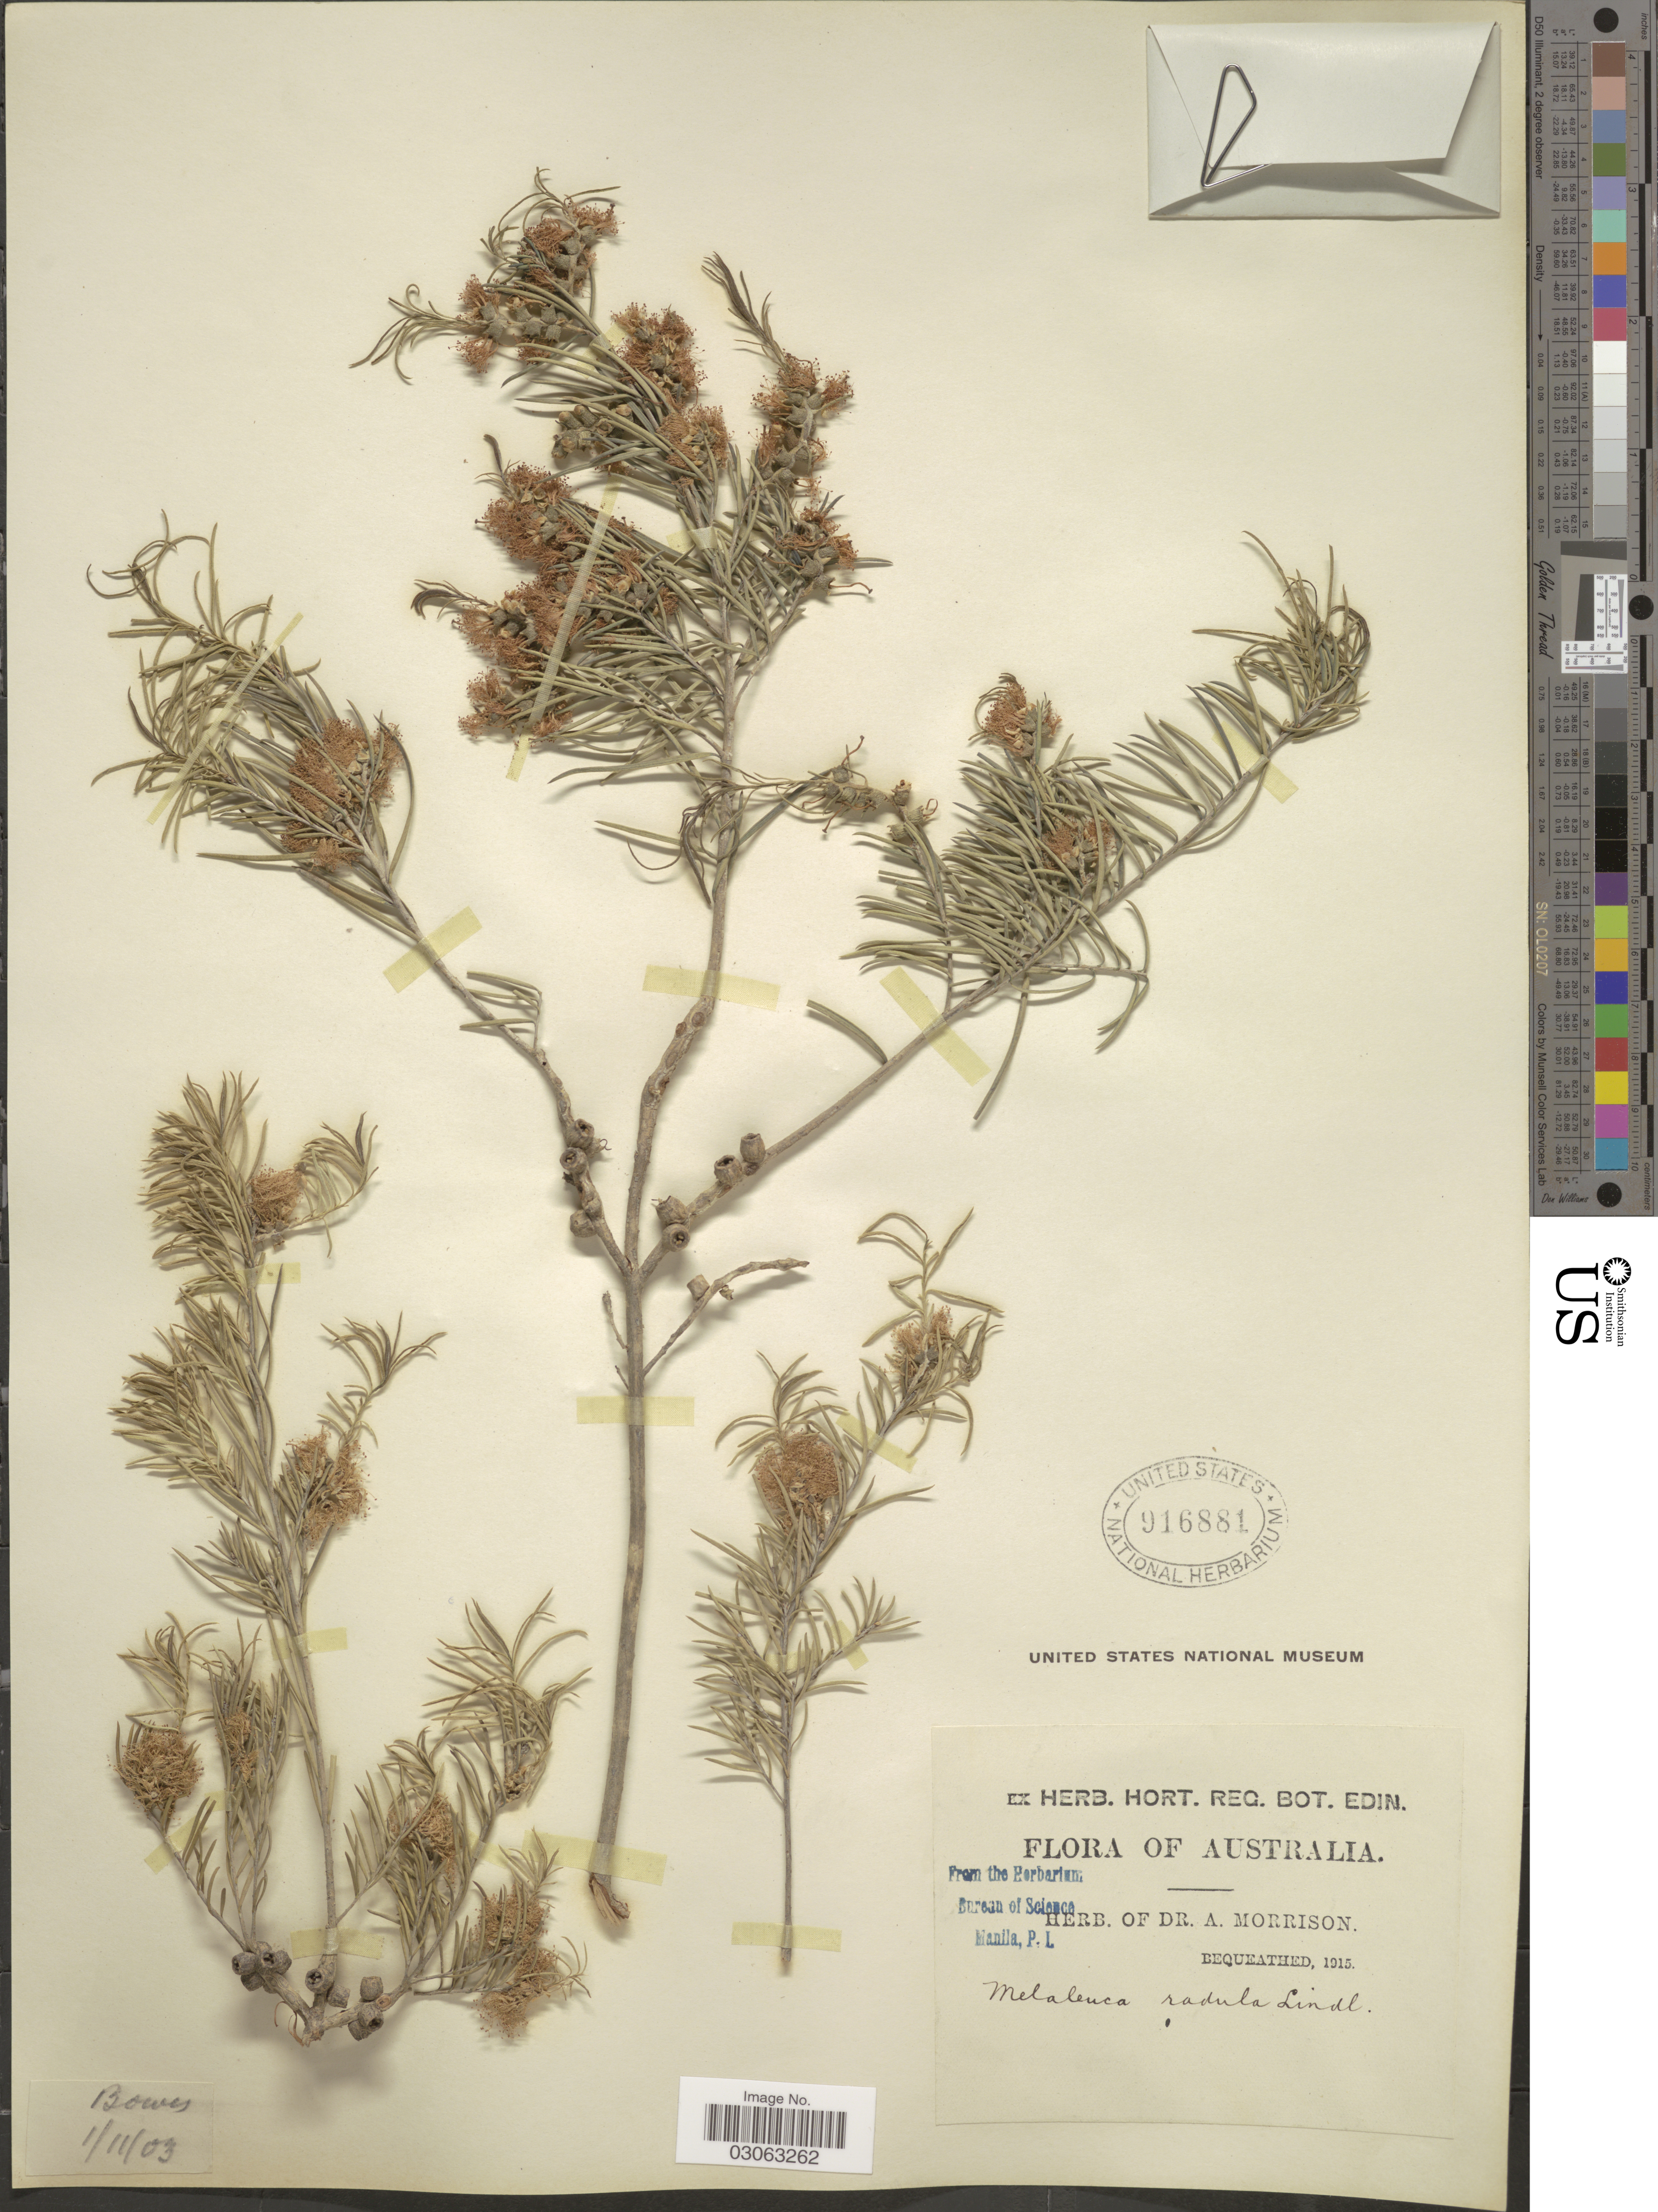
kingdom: Plantae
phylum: Tracheophyta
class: Magnoliopsida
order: Myrtales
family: Myrtaceae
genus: Melaleuca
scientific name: Melaleuca radula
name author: Lindl.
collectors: ex herb. Dr. A. Morrison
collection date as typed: Transcribed d/m/y: 1/11/3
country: Australia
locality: Bowes.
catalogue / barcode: US 916881